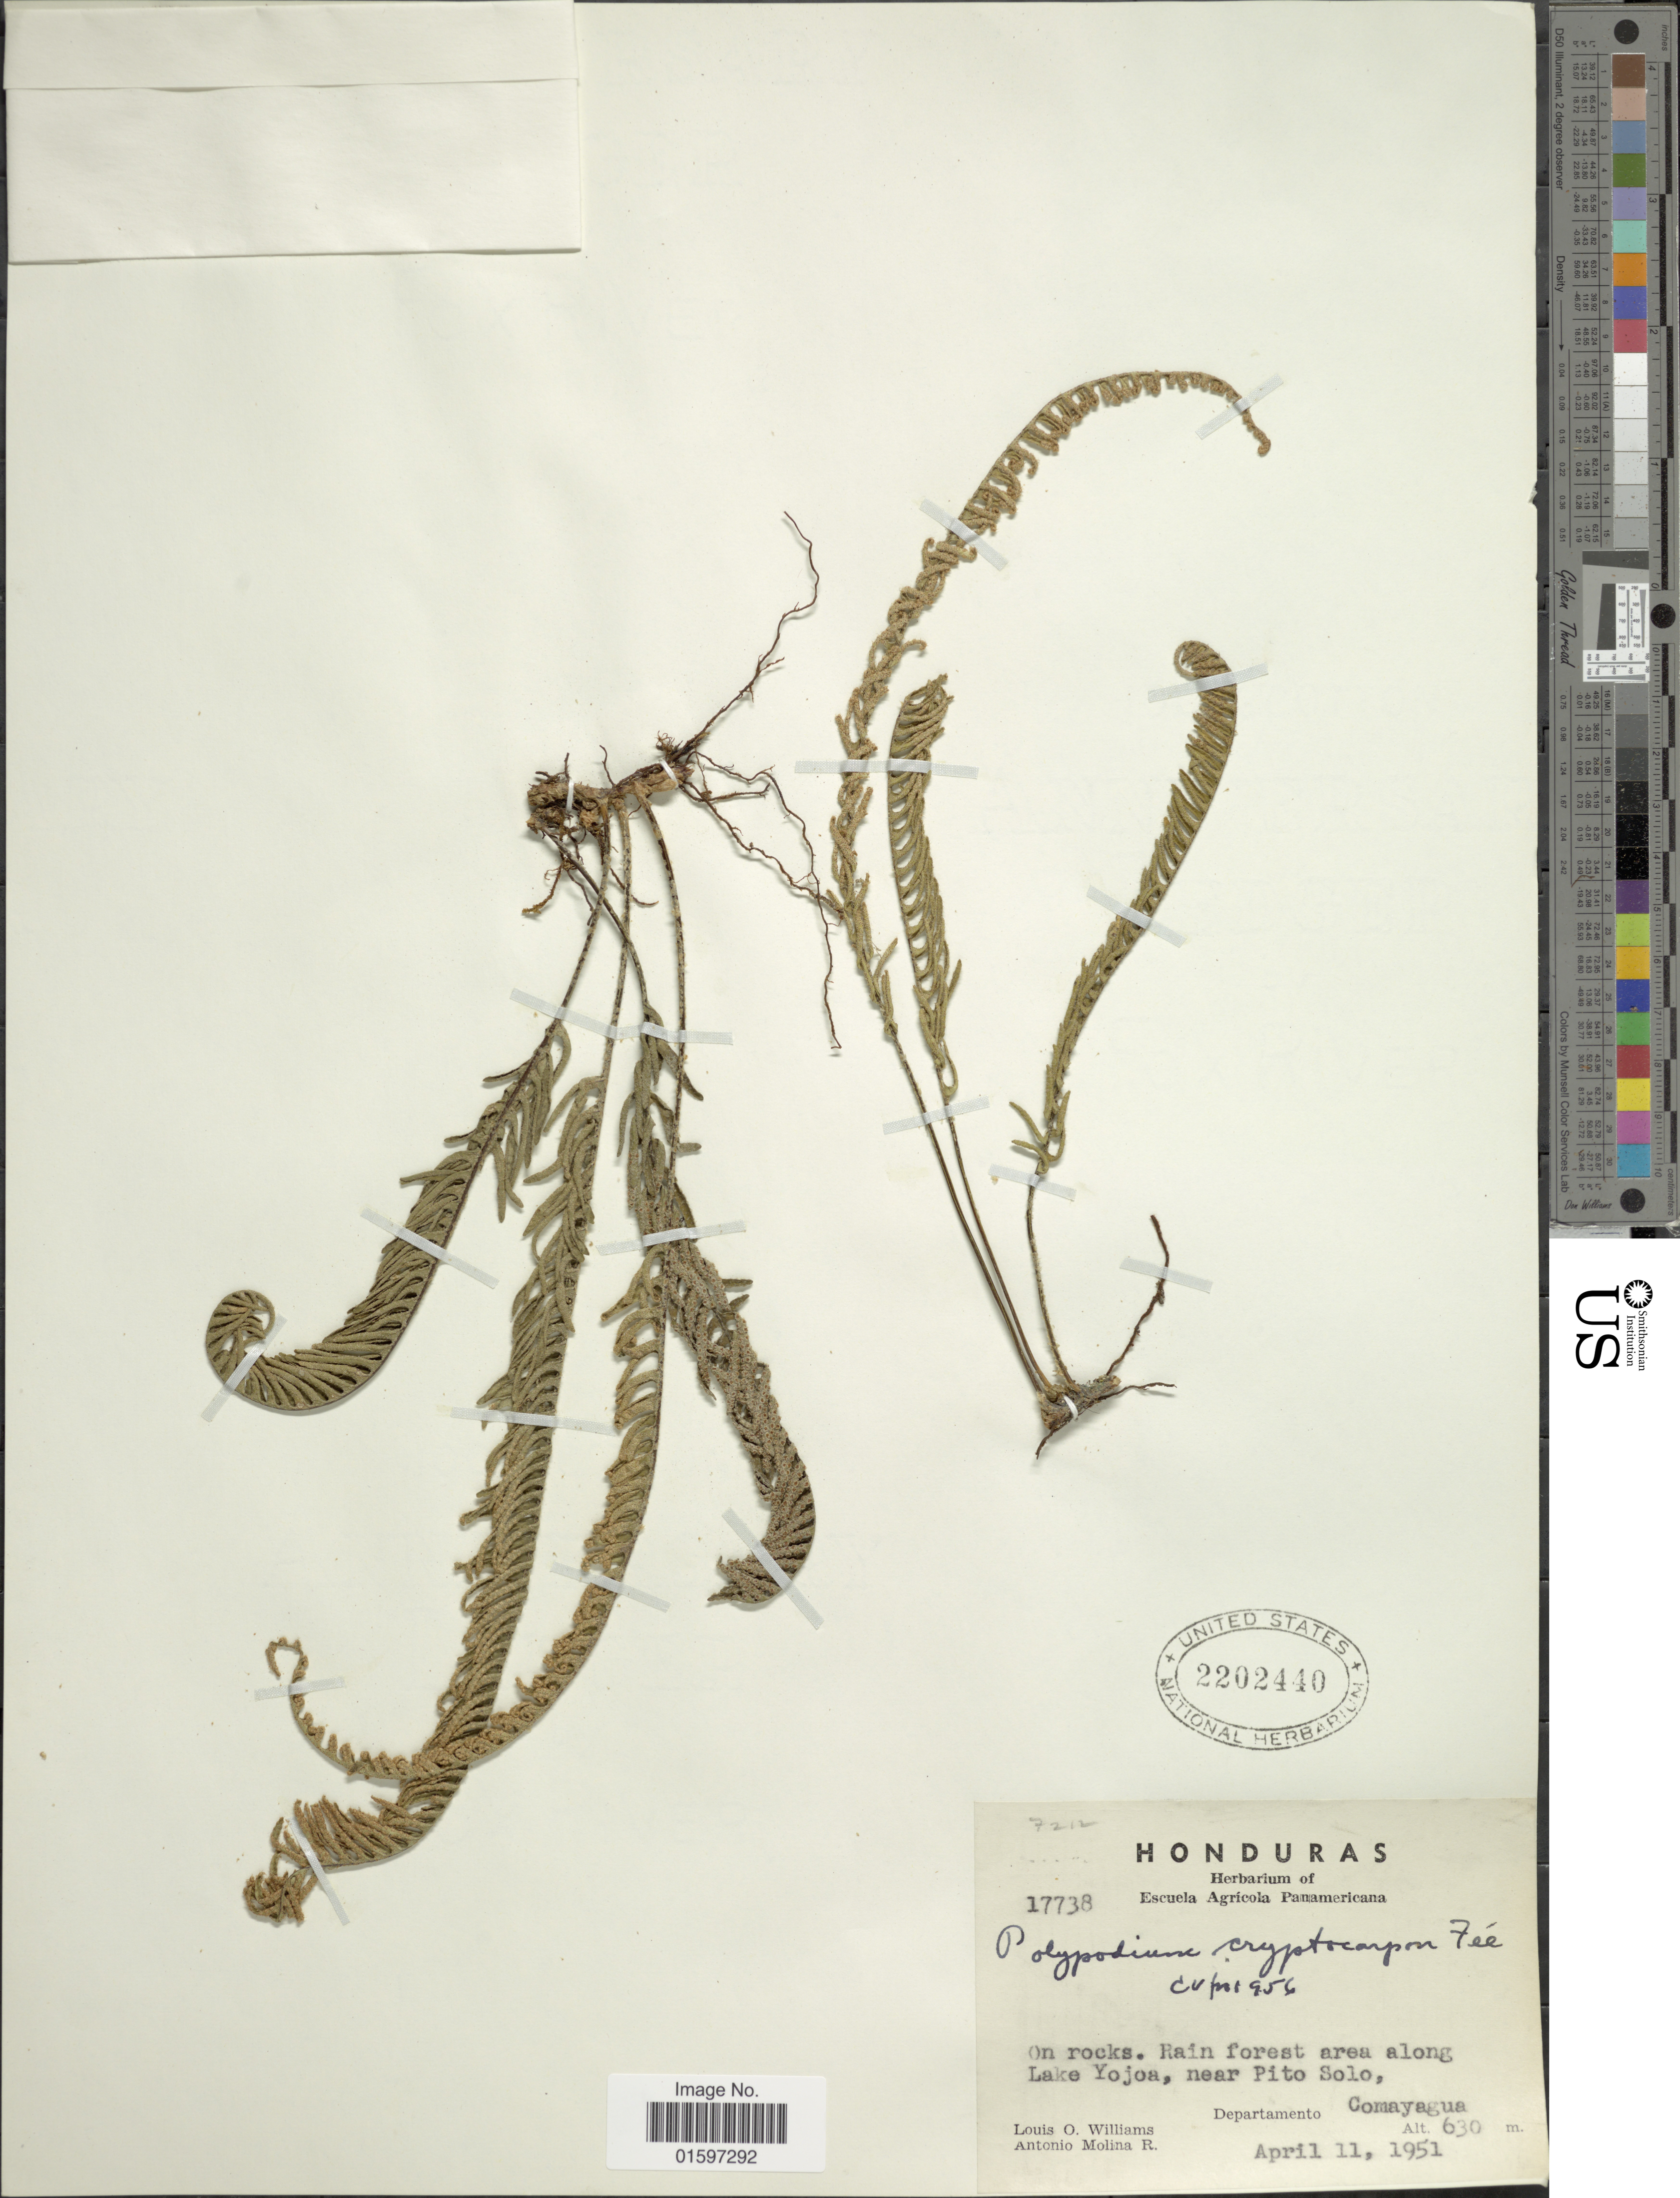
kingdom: Plantae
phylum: Tracheophyta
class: Polypodiopsida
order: Polypodiales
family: Polypodiaceae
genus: Pleopeltis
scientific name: Pleopeltis cryptocarpa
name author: (Fée) A.R. Sm. & Tejero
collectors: L. O. Williams & A. Molina R.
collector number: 17738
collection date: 1951-04-11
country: Honduras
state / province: Comayagua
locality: On rocks, Rain forest area along Lake Yojoa, near Pito Solo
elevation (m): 630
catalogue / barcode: US 2202440